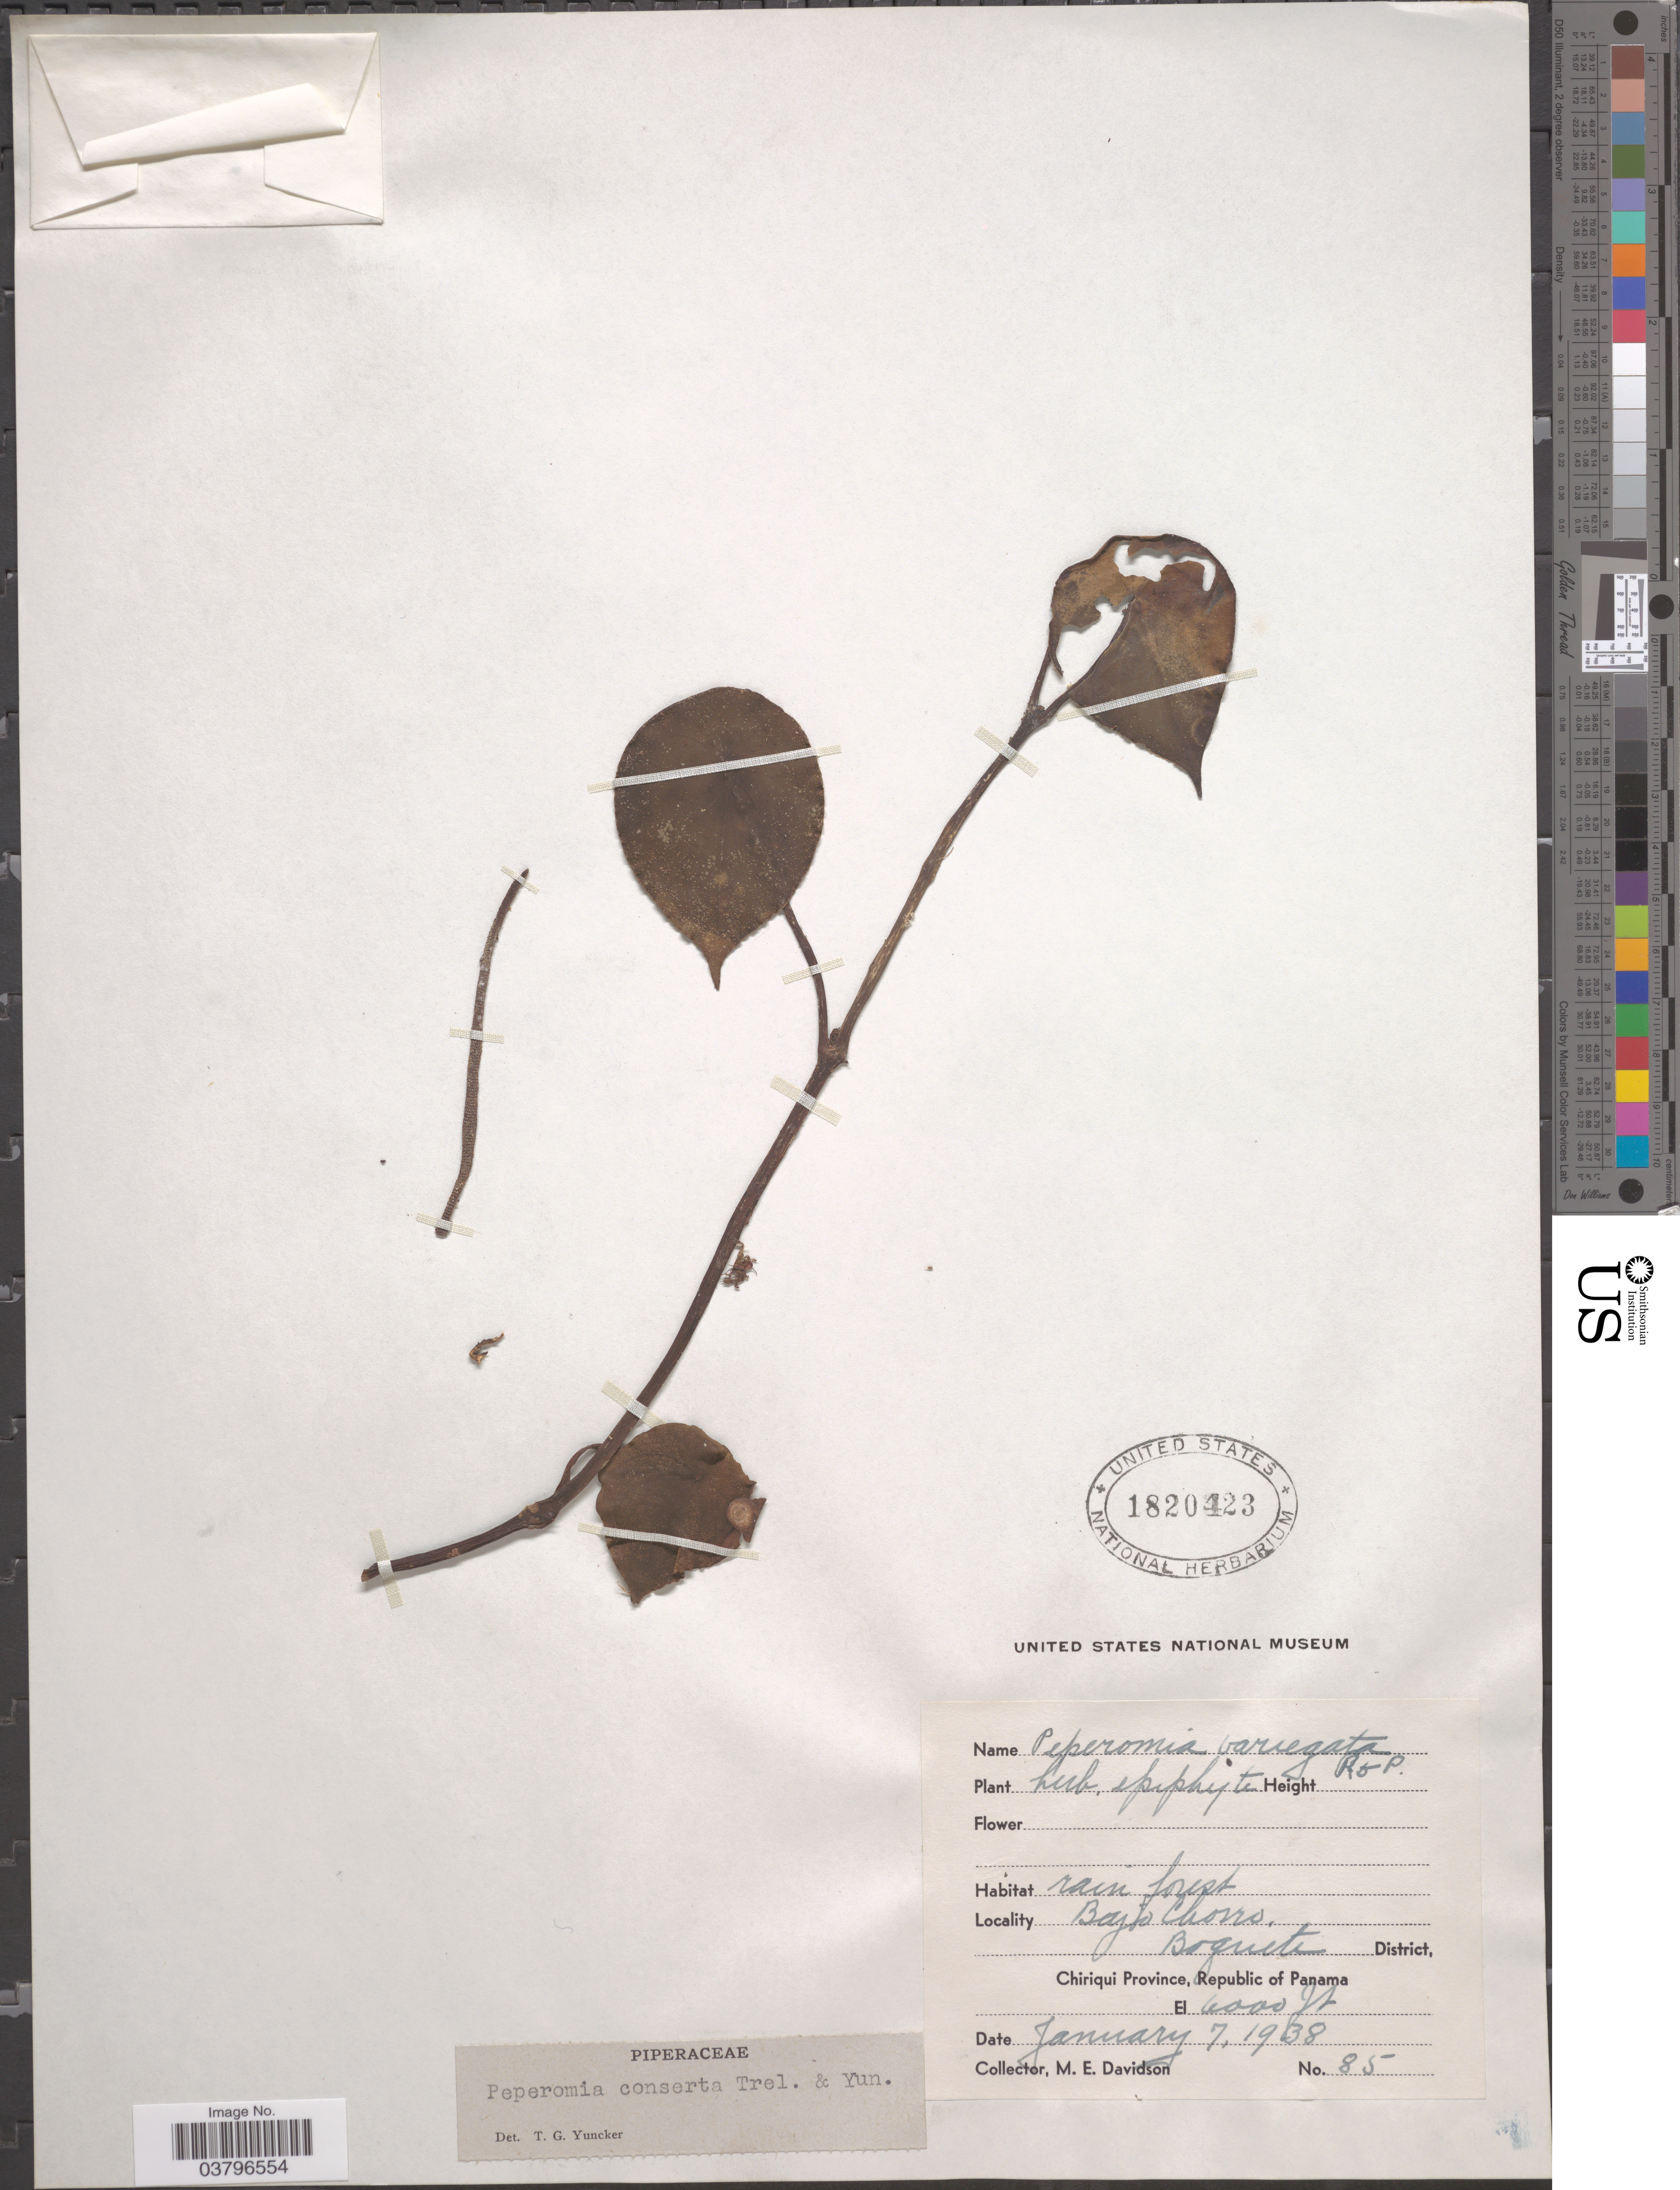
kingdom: Plantae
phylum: Tracheophyta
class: Magnoliopsida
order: Piperales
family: Piperaceae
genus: Peperomia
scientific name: Peperomia peltilimba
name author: Trel. ex C. DC.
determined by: Jiménez, José Estaban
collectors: M. E. Davidson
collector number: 85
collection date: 1938-01-07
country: Panama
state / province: Chiriqui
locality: Bajo Chorro. Boquete District.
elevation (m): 1829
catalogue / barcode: US 1820423